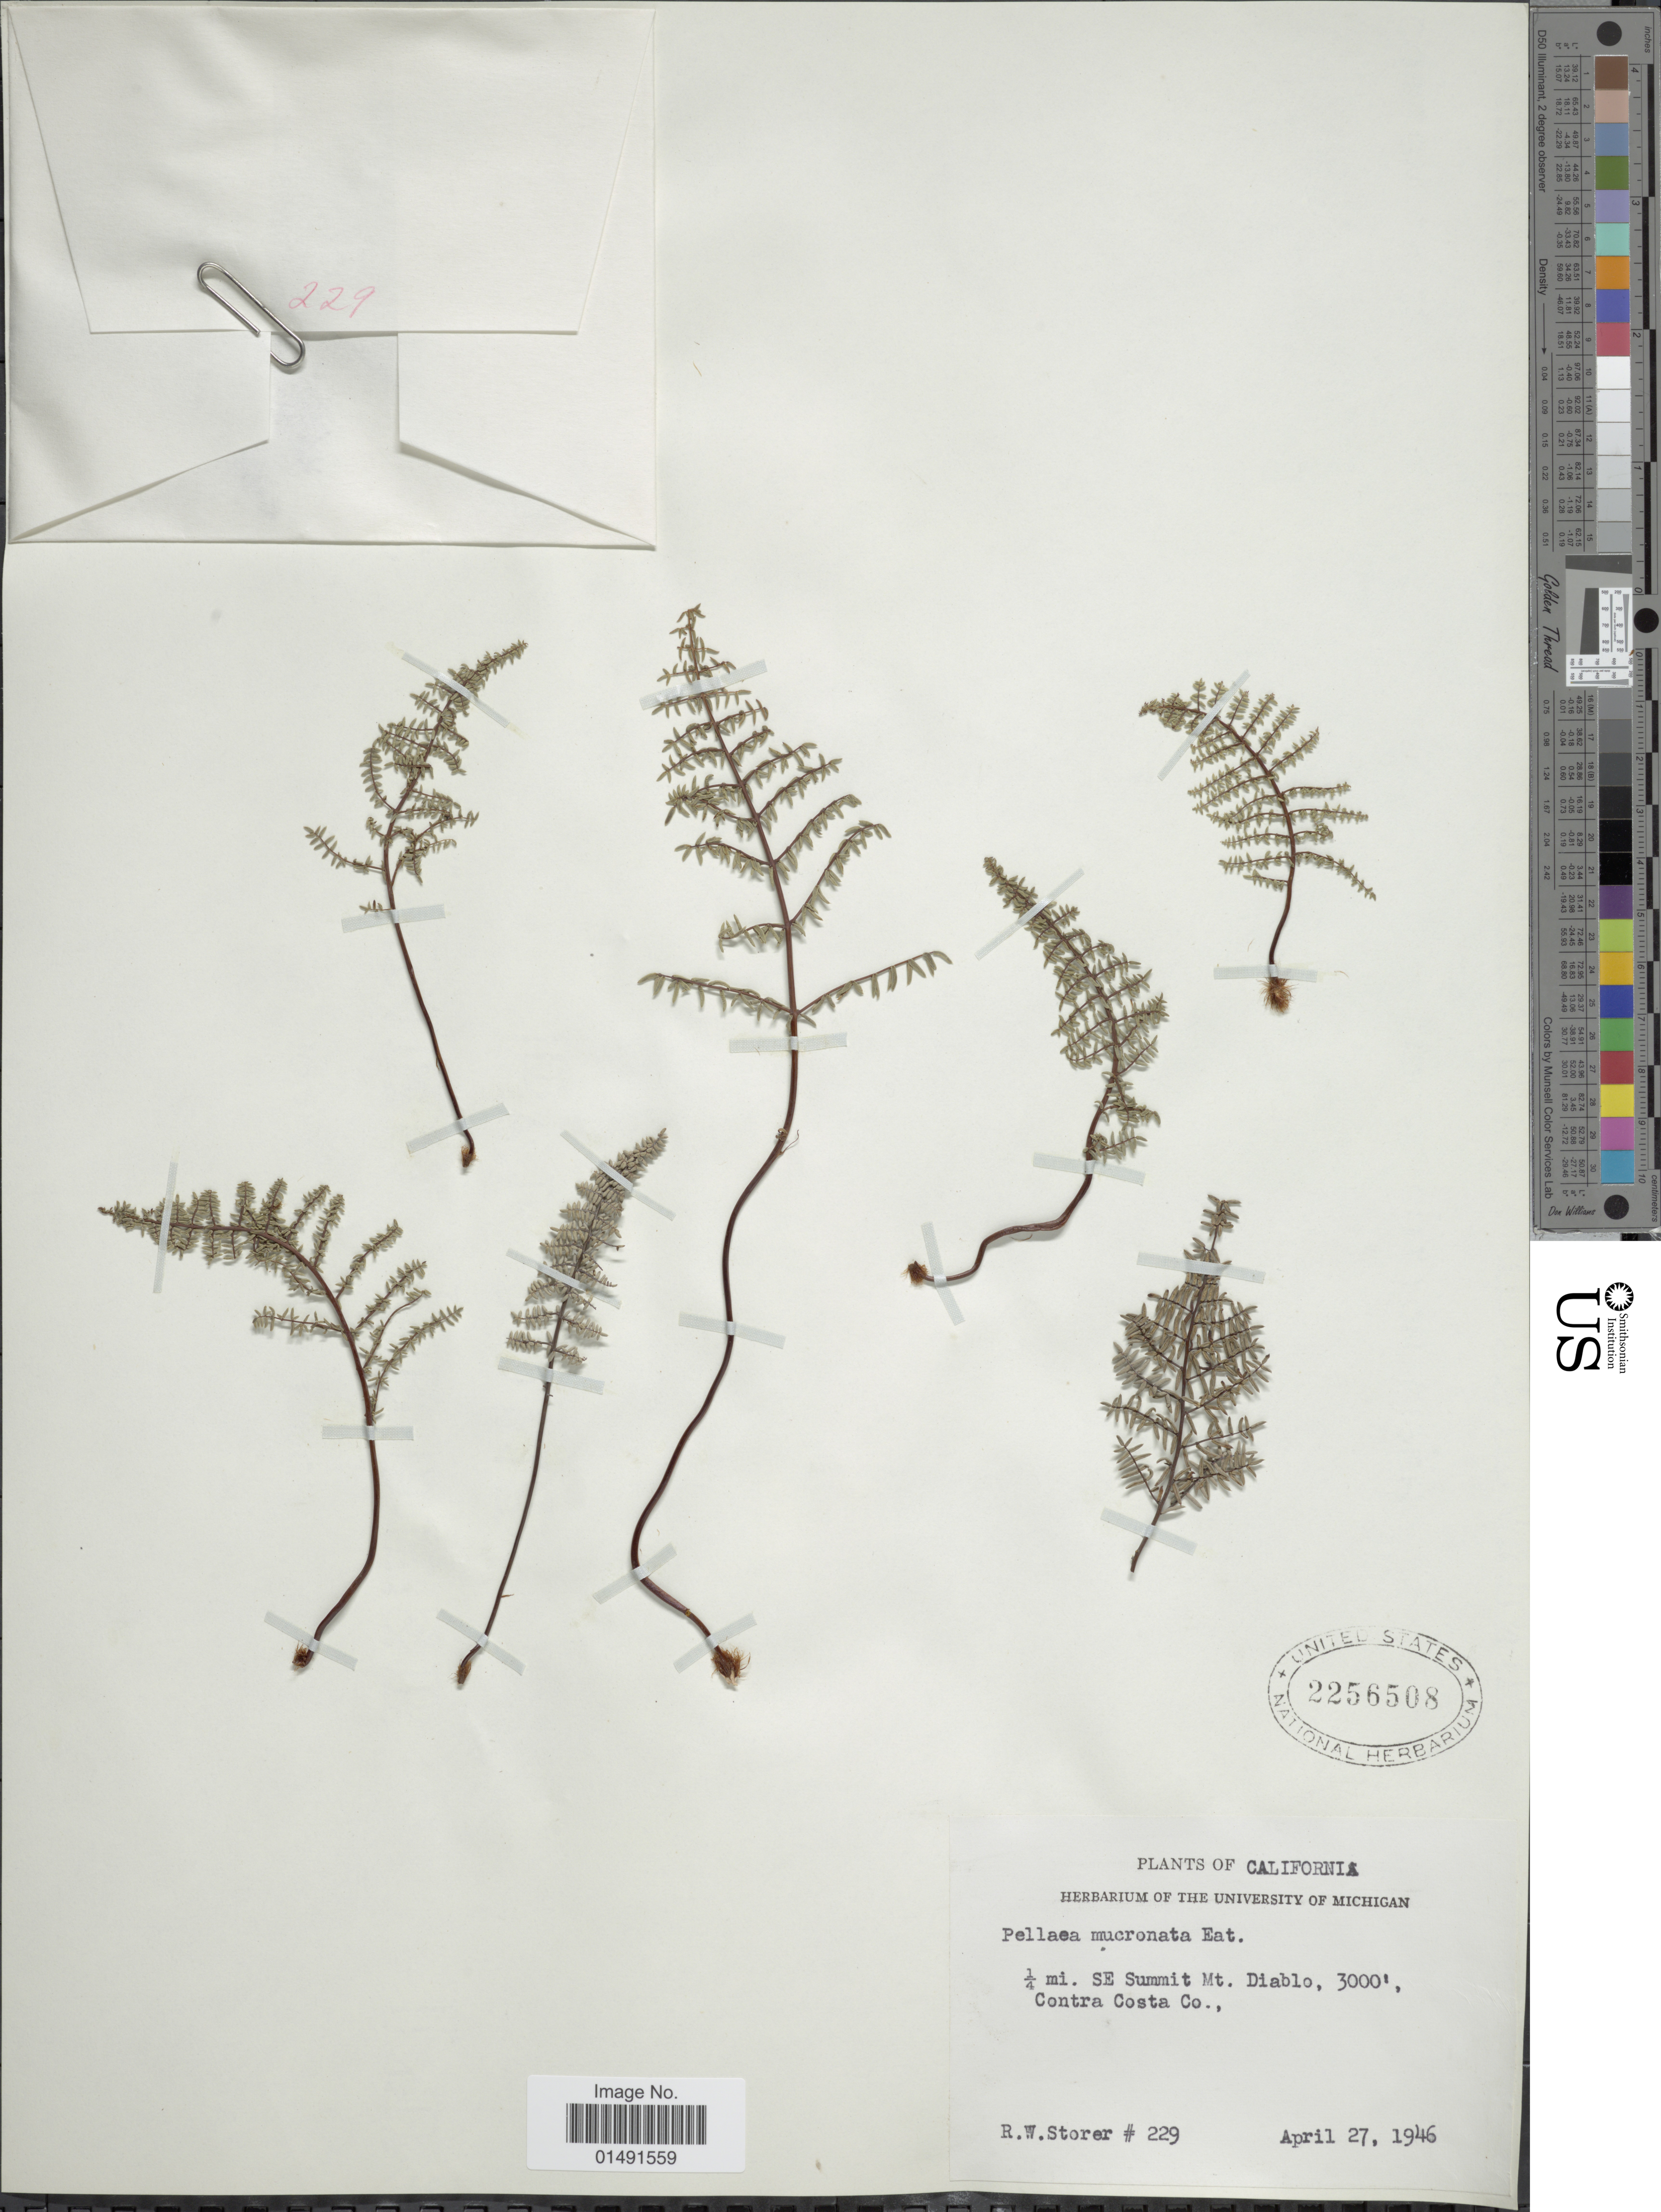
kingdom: Plantae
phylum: Tracheophyta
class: Polypodiopsida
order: Polypodiales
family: Pteridaceae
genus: Pellaea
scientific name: Pellaea mucronata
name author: (D.C. Eaton) D.C. Eaton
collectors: R. Storer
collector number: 229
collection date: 1946-04-27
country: United States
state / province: California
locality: ¼ mi. SE Summit Mt Diablo, Contra Costa Co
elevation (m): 914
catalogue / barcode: US 2256508